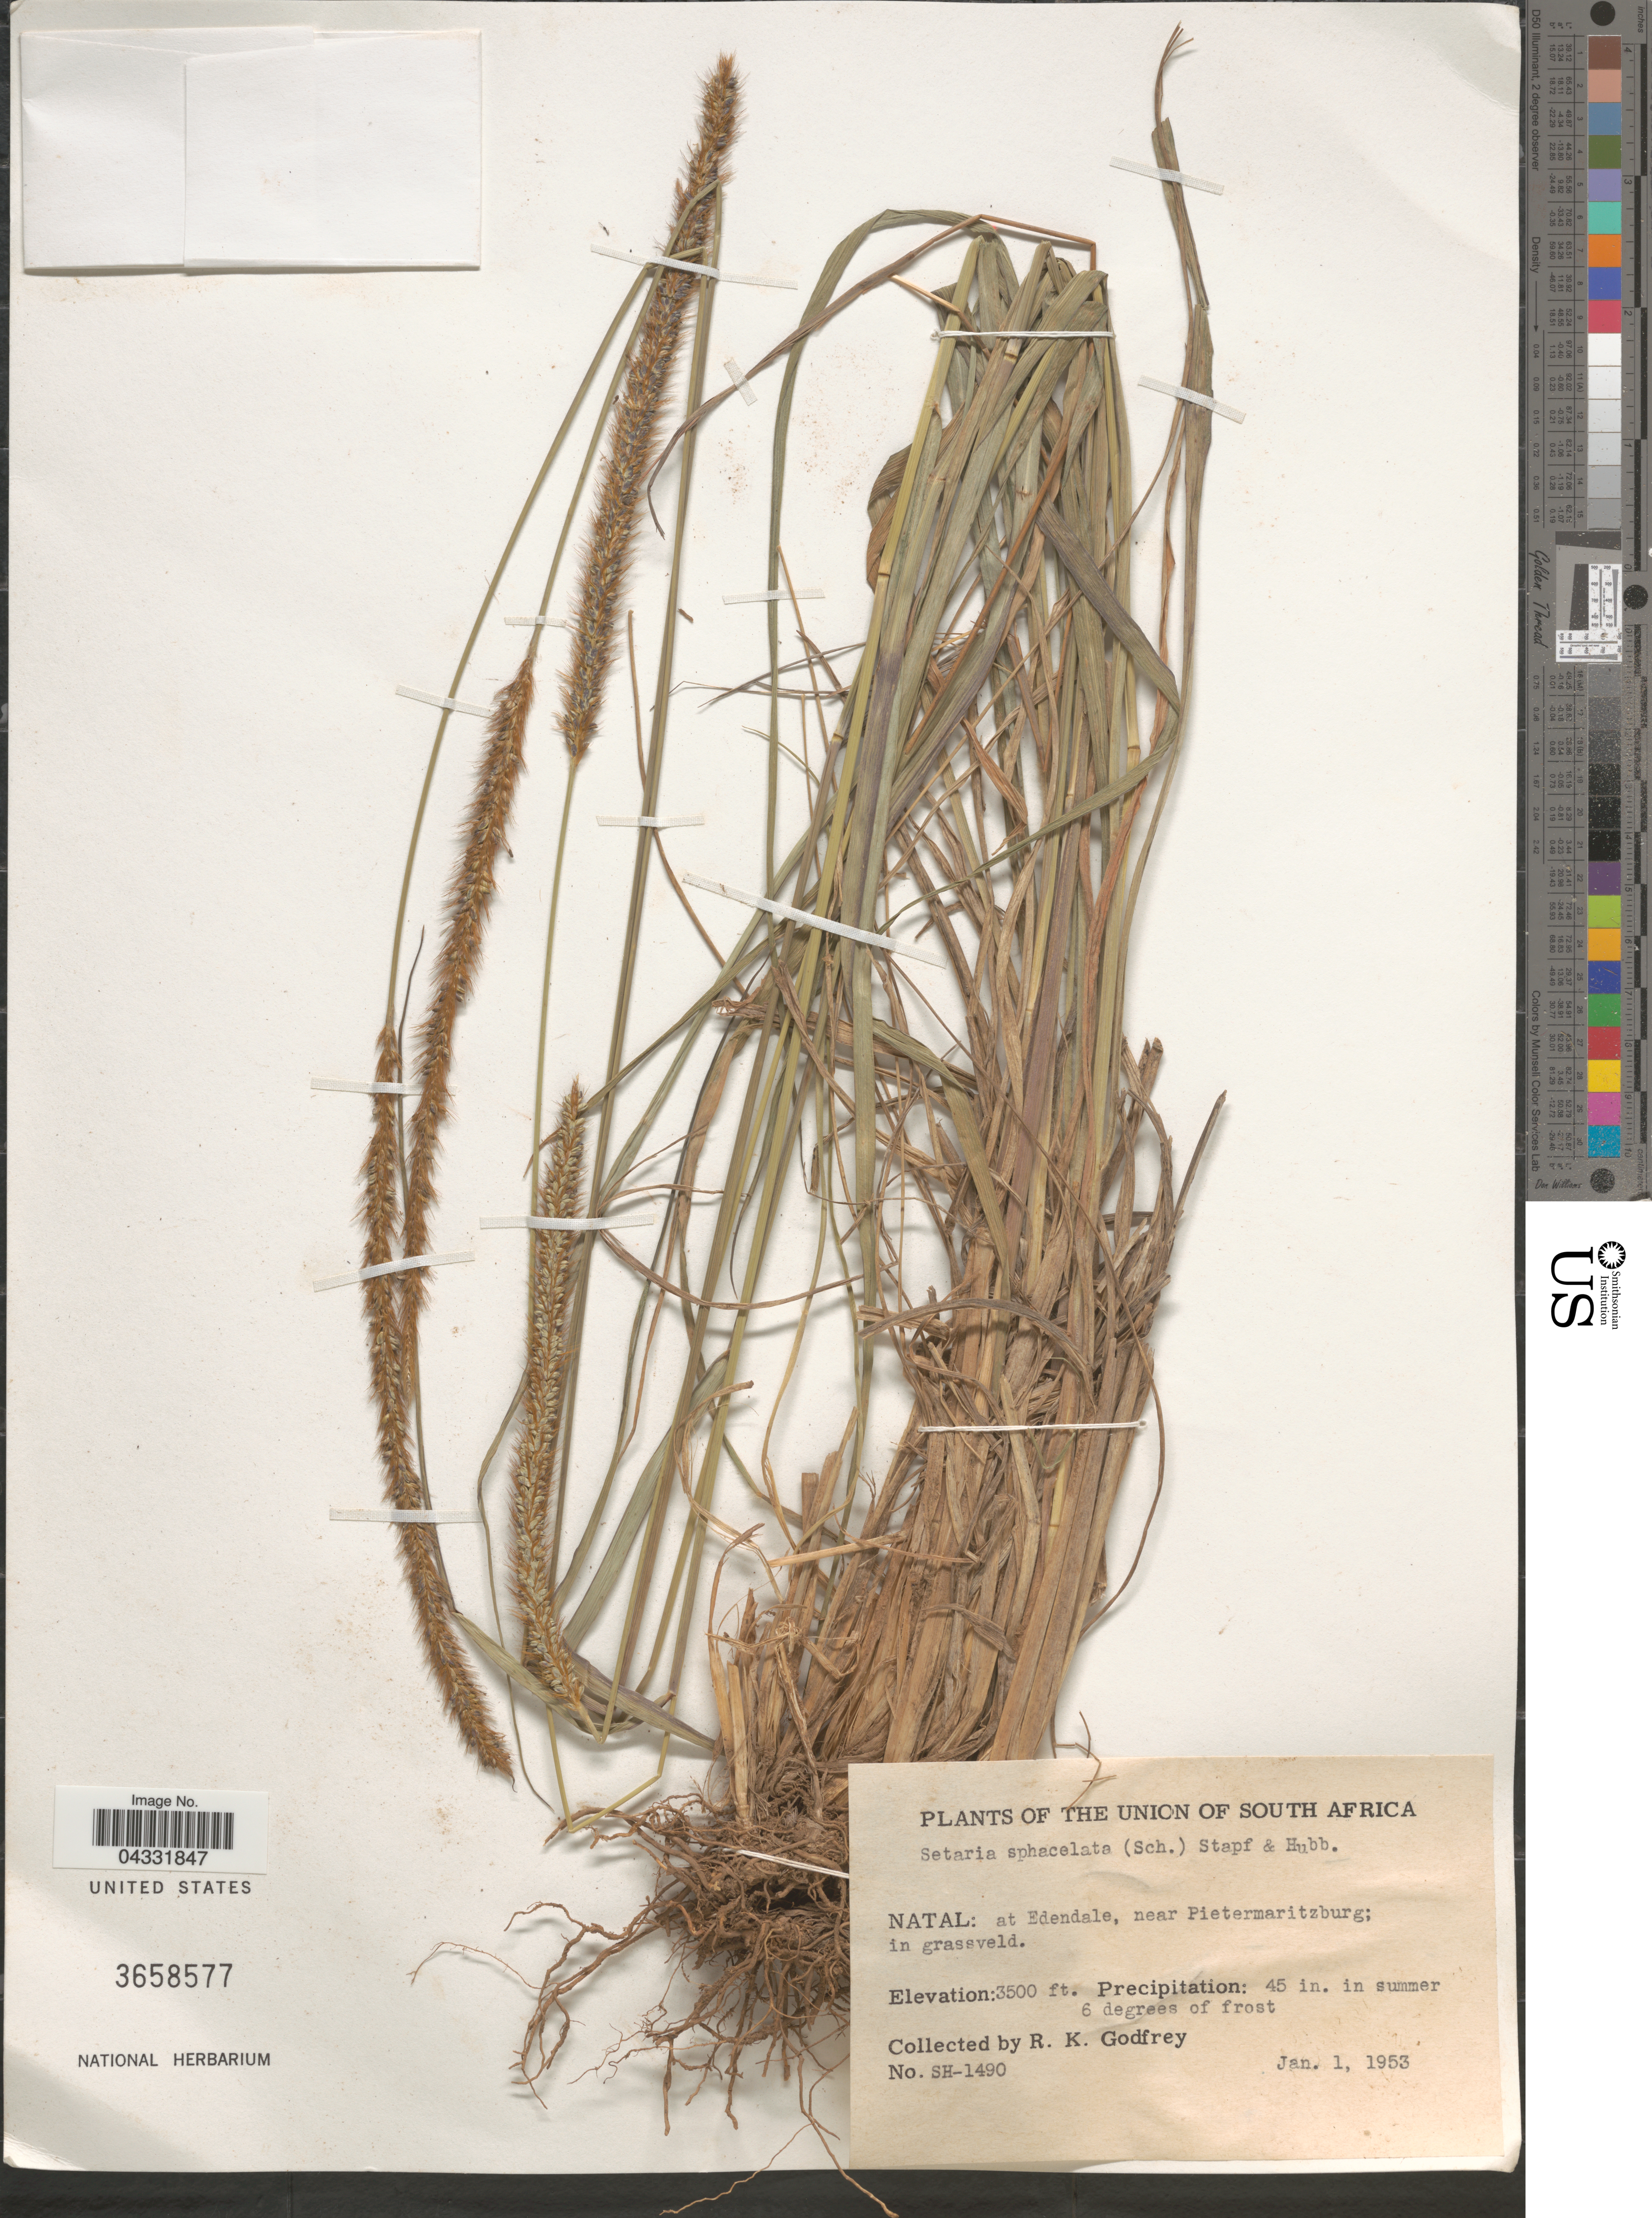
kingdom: Plantae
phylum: Tracheophyta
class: Liliopsida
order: Poales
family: Poaceae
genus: Setaria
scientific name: Setaria sphacelata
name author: (Schumach.) Stapf & Hubb. ex Moss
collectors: R. K. Godfrey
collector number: SH-1490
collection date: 1953-01-01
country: South Africa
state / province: KwaZulu-Natal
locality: The Union of South Africa. Natal: at Edendale, near Pietermaritzburg.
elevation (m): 1067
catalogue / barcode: US 3658577